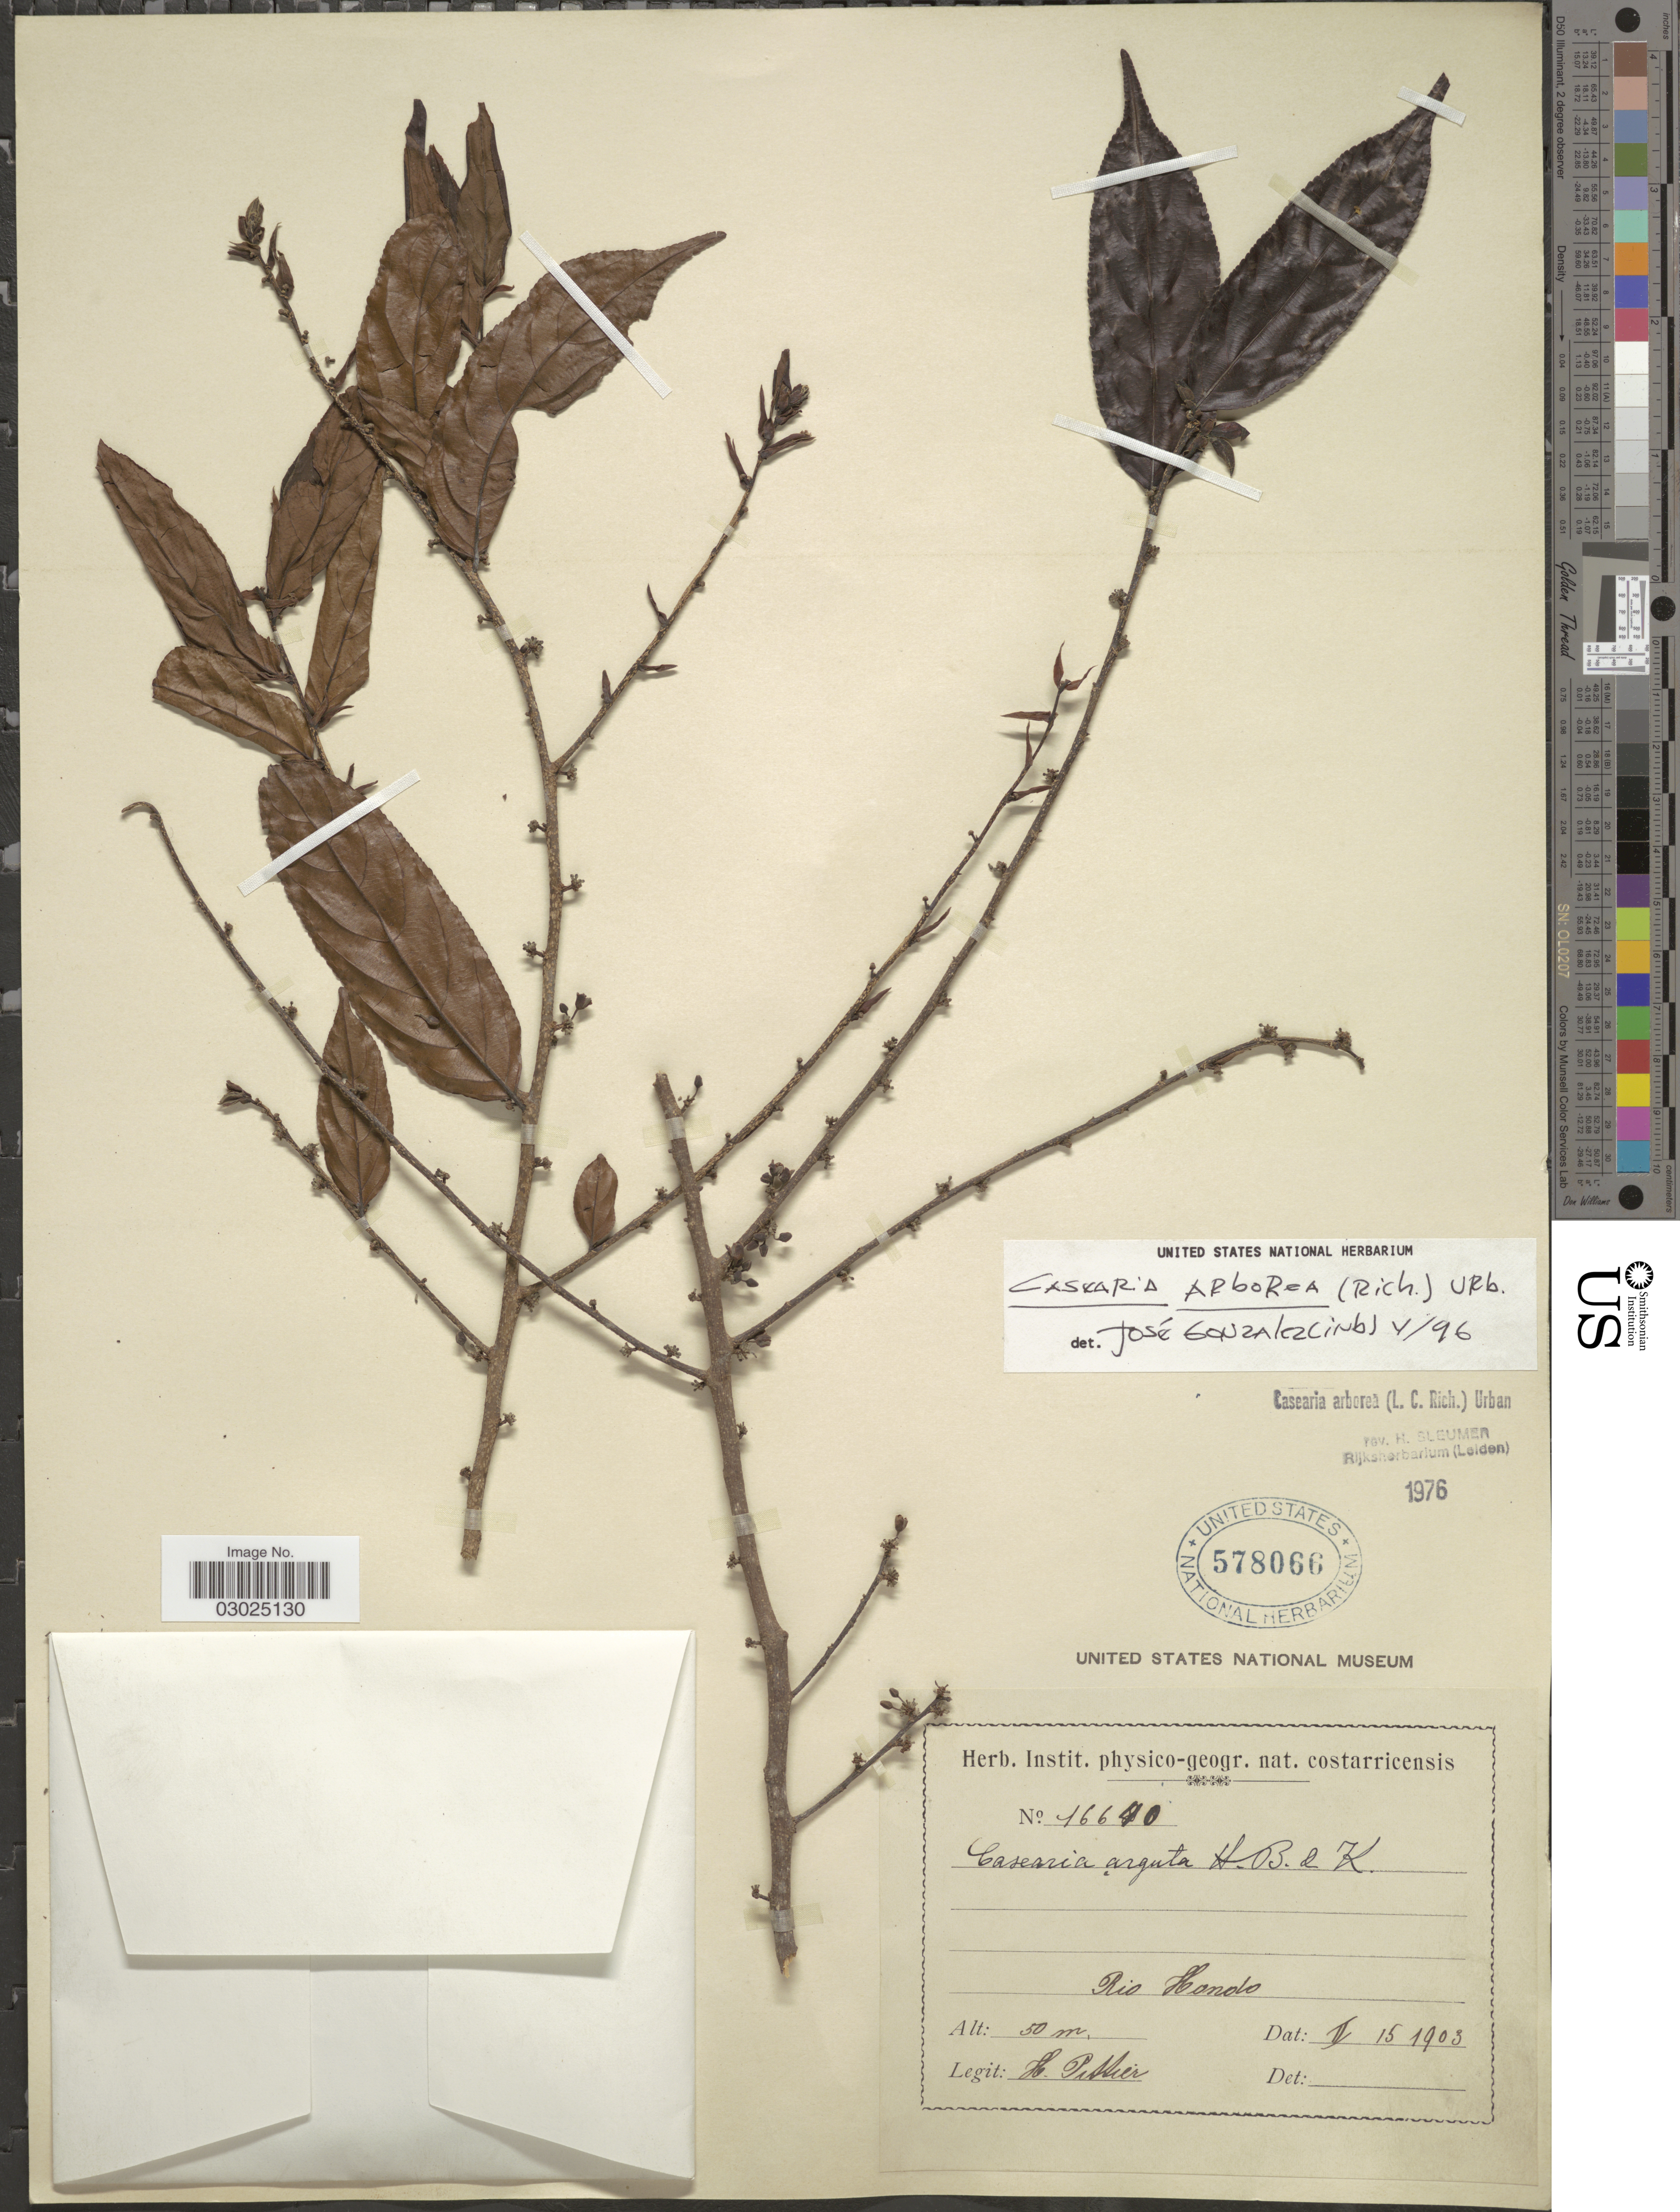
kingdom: Plantae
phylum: Tracheophyta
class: Magnoliopsida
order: Malpighiales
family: Salicaceae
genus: Casearia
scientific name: Casearia arborea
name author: (Rich.) Urb.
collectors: H. F. Pittier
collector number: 16640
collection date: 1903-02-15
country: Costa Rica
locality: Rio Hondo.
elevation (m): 50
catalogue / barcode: US 578066